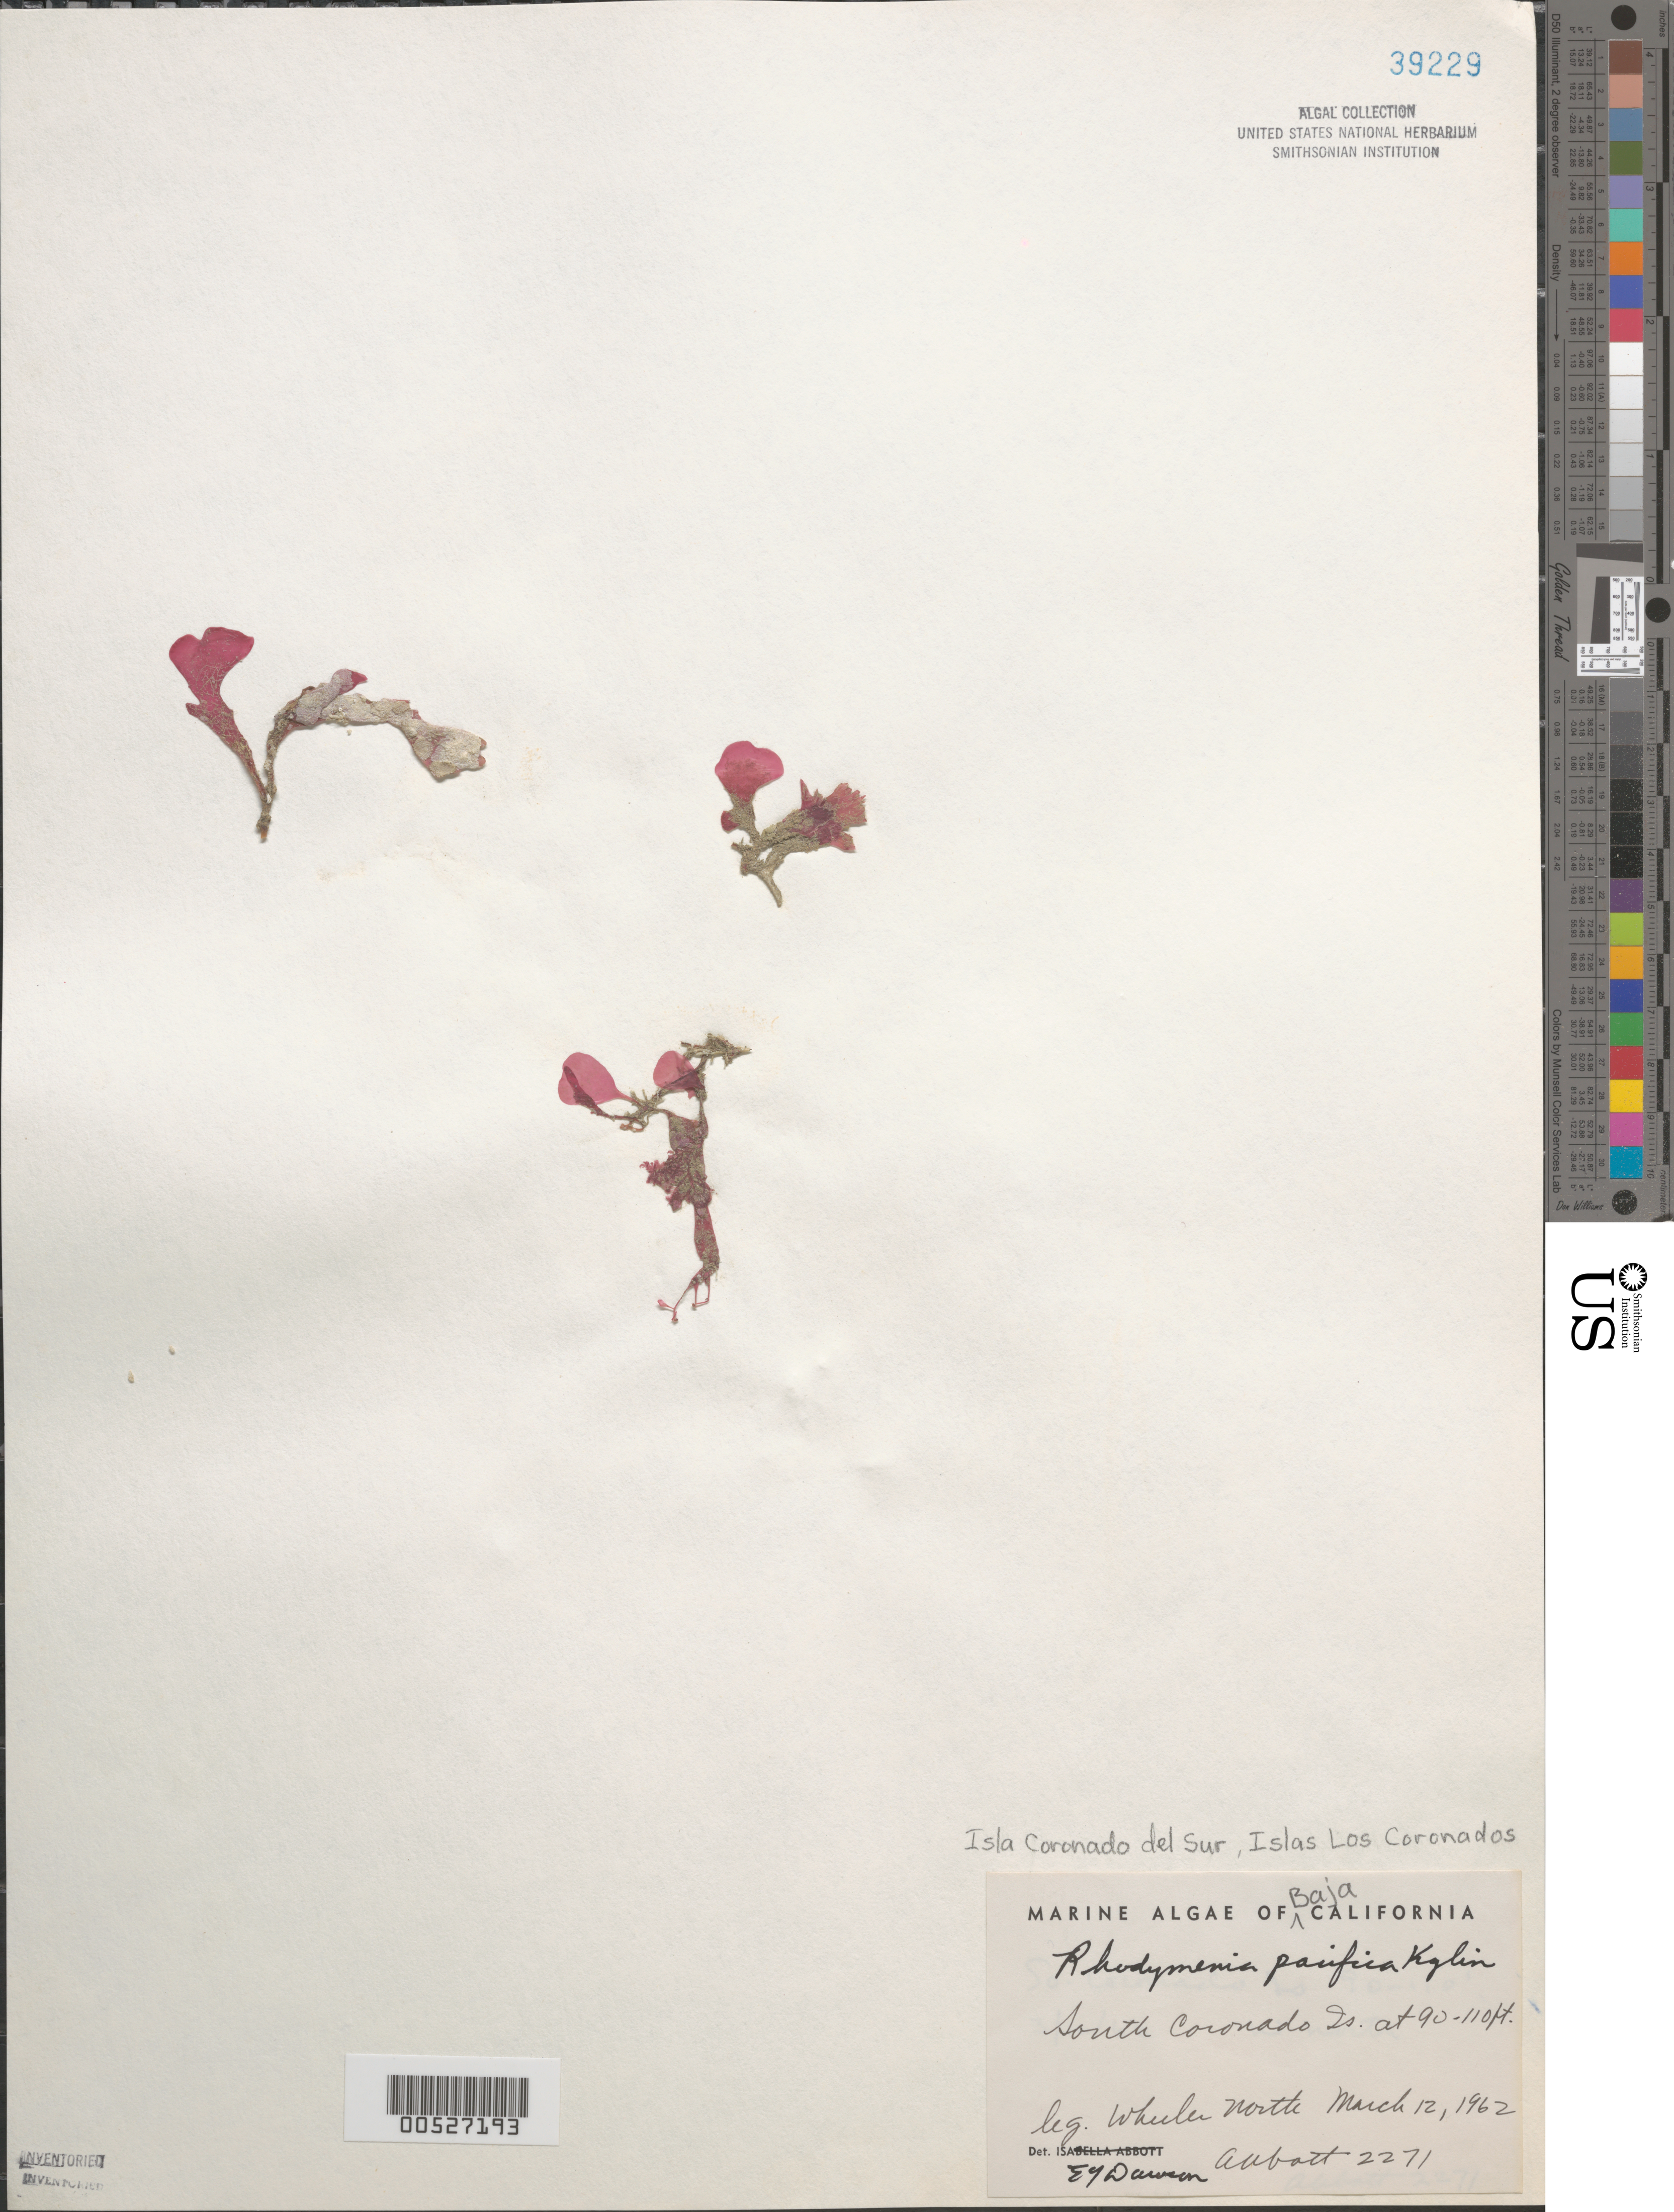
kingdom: Plantae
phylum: Rhodophyta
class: Florideophyceae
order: Rhodymeniales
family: Rhodymeniaceae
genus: Rhodymenia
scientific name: Rhodymenia pacifica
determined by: Dawson, E. Y.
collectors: W. North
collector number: IAA 2271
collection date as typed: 12 Mar 1962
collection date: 1962-03-12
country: Mexico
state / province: Baja California Norte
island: Isla Coronado del Sur (South Coronado l.)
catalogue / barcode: US 39229